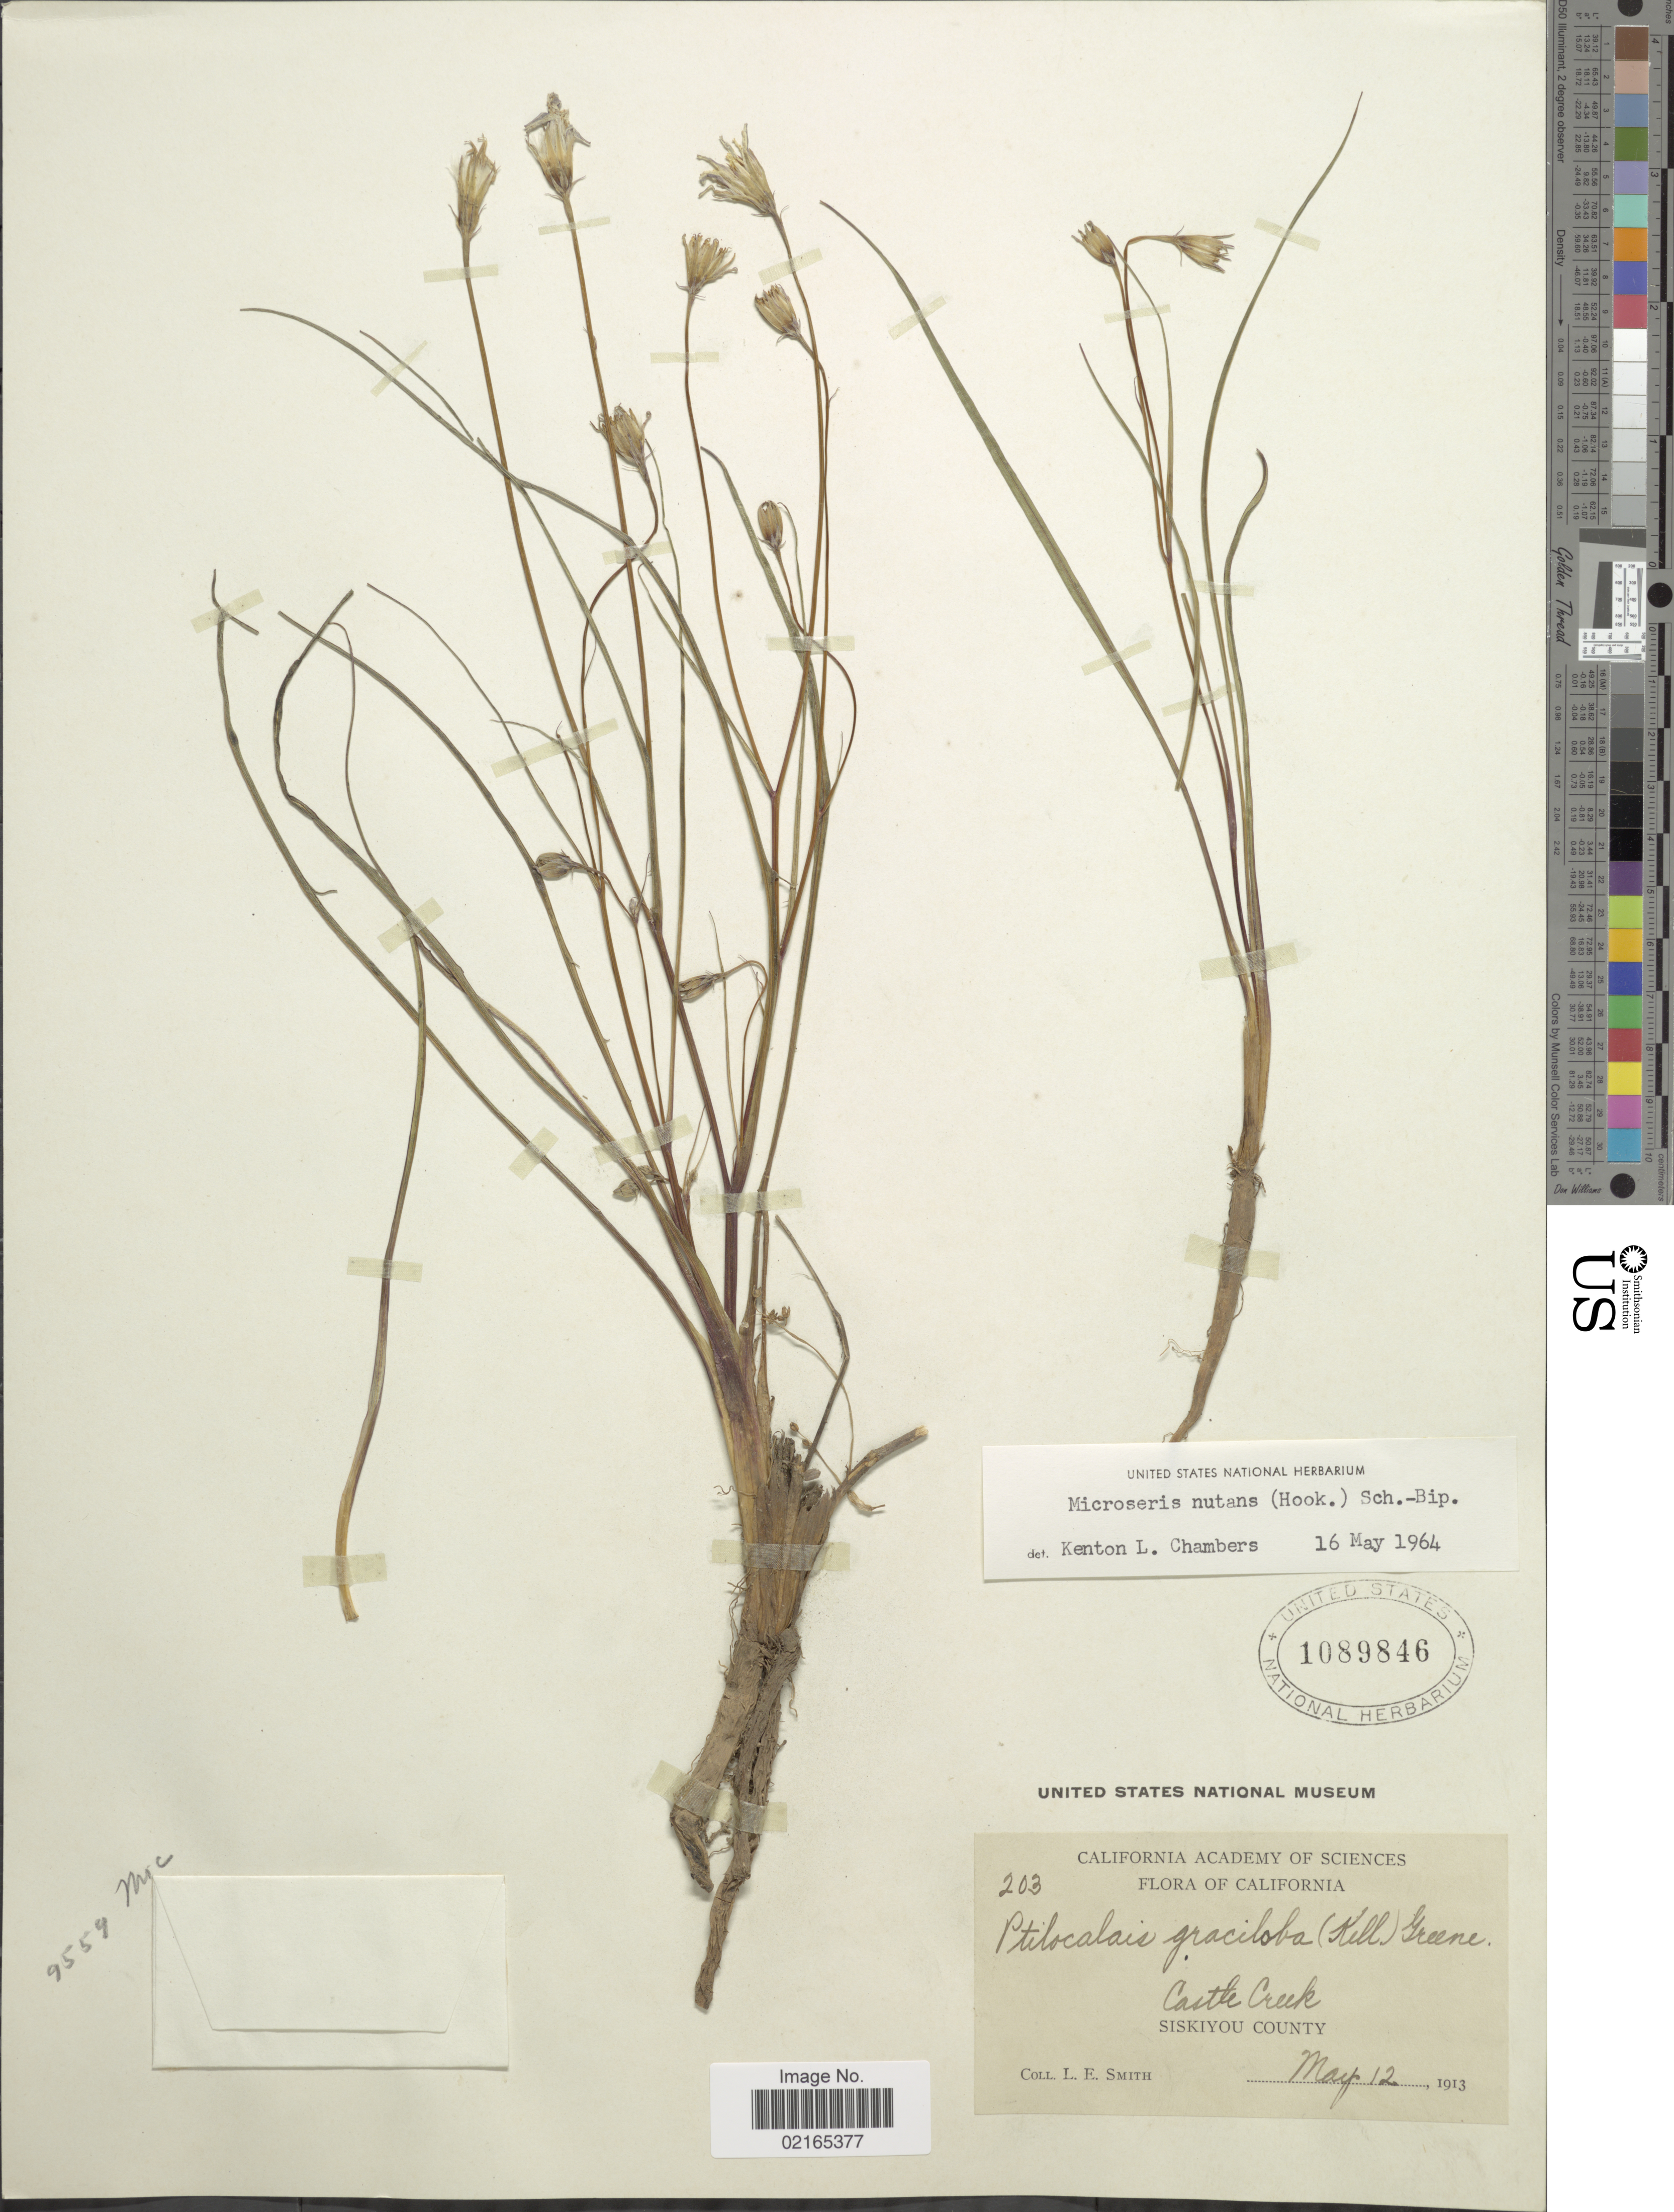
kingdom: Plantae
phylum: Tracheophyta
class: Magnoliopsida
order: Asterales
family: Asteraceae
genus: Microseris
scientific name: Microseris nutans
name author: (Hook.) Sch. Bip.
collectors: L. E. Smith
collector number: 203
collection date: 1913-05-12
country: United States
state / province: California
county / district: Siskiyou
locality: Castle Creek, Siskiyou County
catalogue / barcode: US 1089846